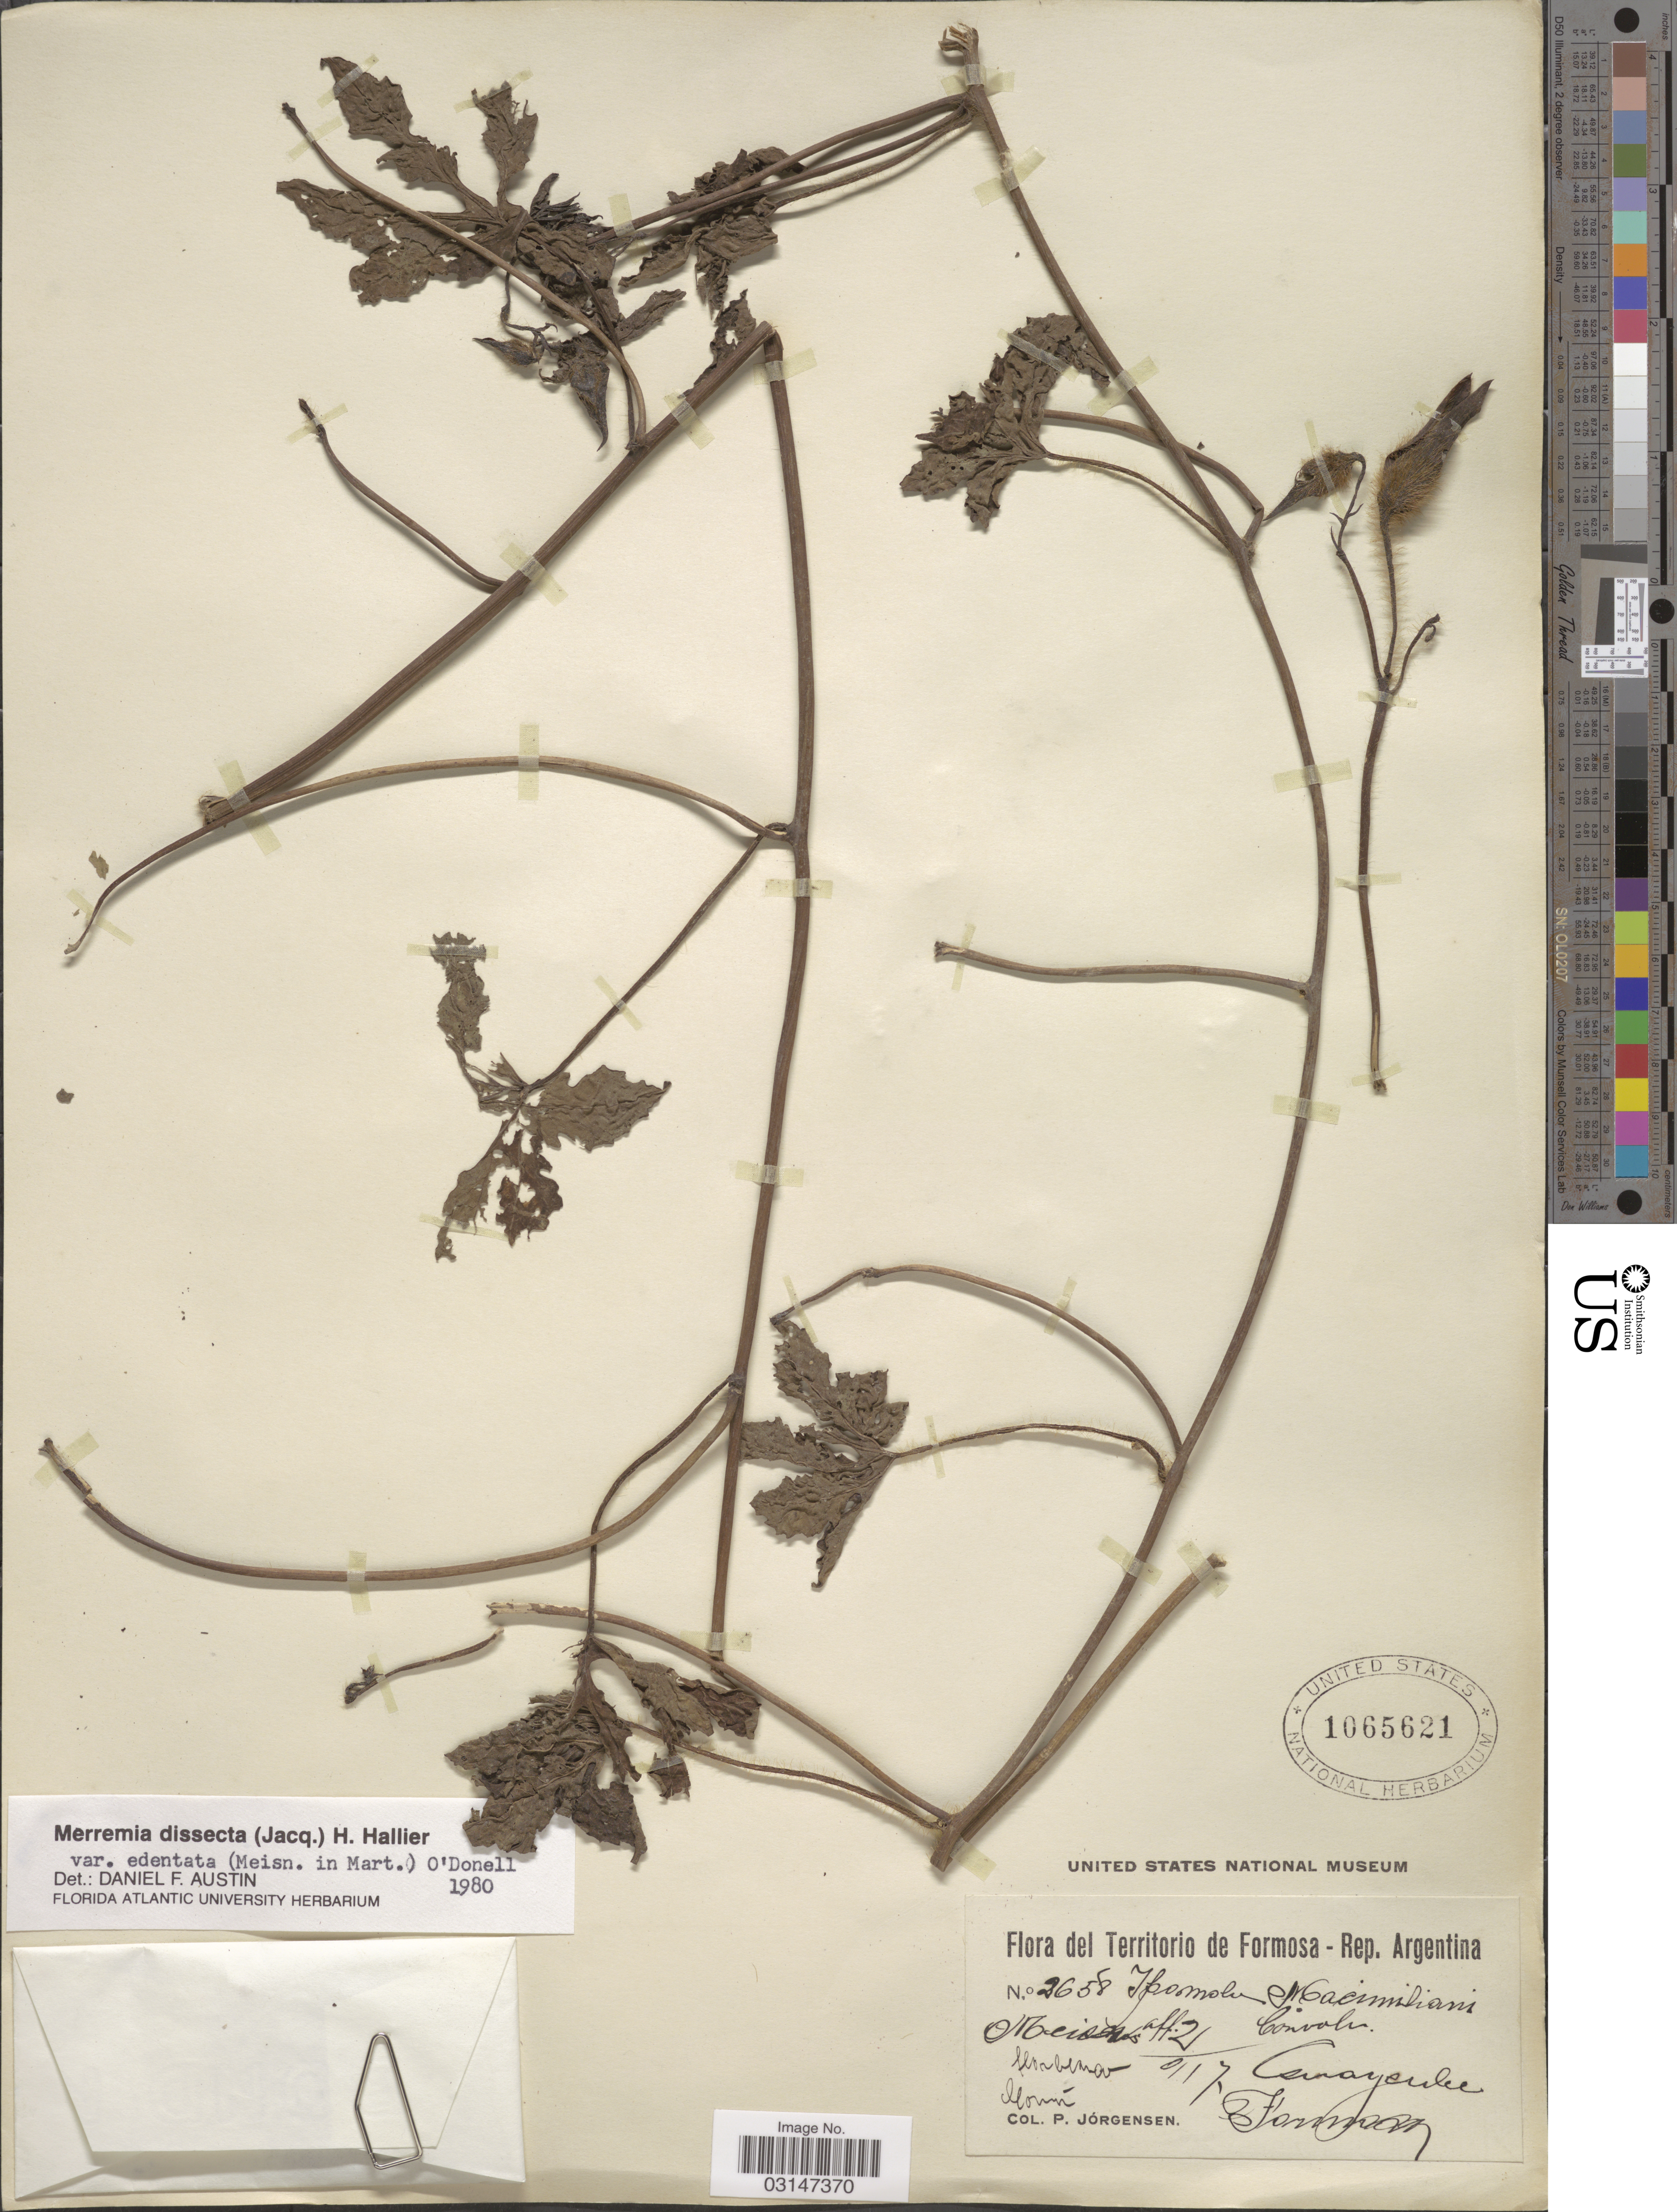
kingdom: Plantae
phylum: Tracheophyta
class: Magnoliopsida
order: Solanales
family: Convolvulaceae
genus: Distimake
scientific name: Distimake dissectus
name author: (Jacq.) A. R. Simões & Staples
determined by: Strong, Mark T., (BOT), Smithsonian Institution - National Museum of Natural History (UNITED STATES)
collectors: P. Jörgensen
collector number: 2658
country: Argentina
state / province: Formosa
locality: Meisas aff. 2, Convali, Guayenlee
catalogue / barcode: US 1065621